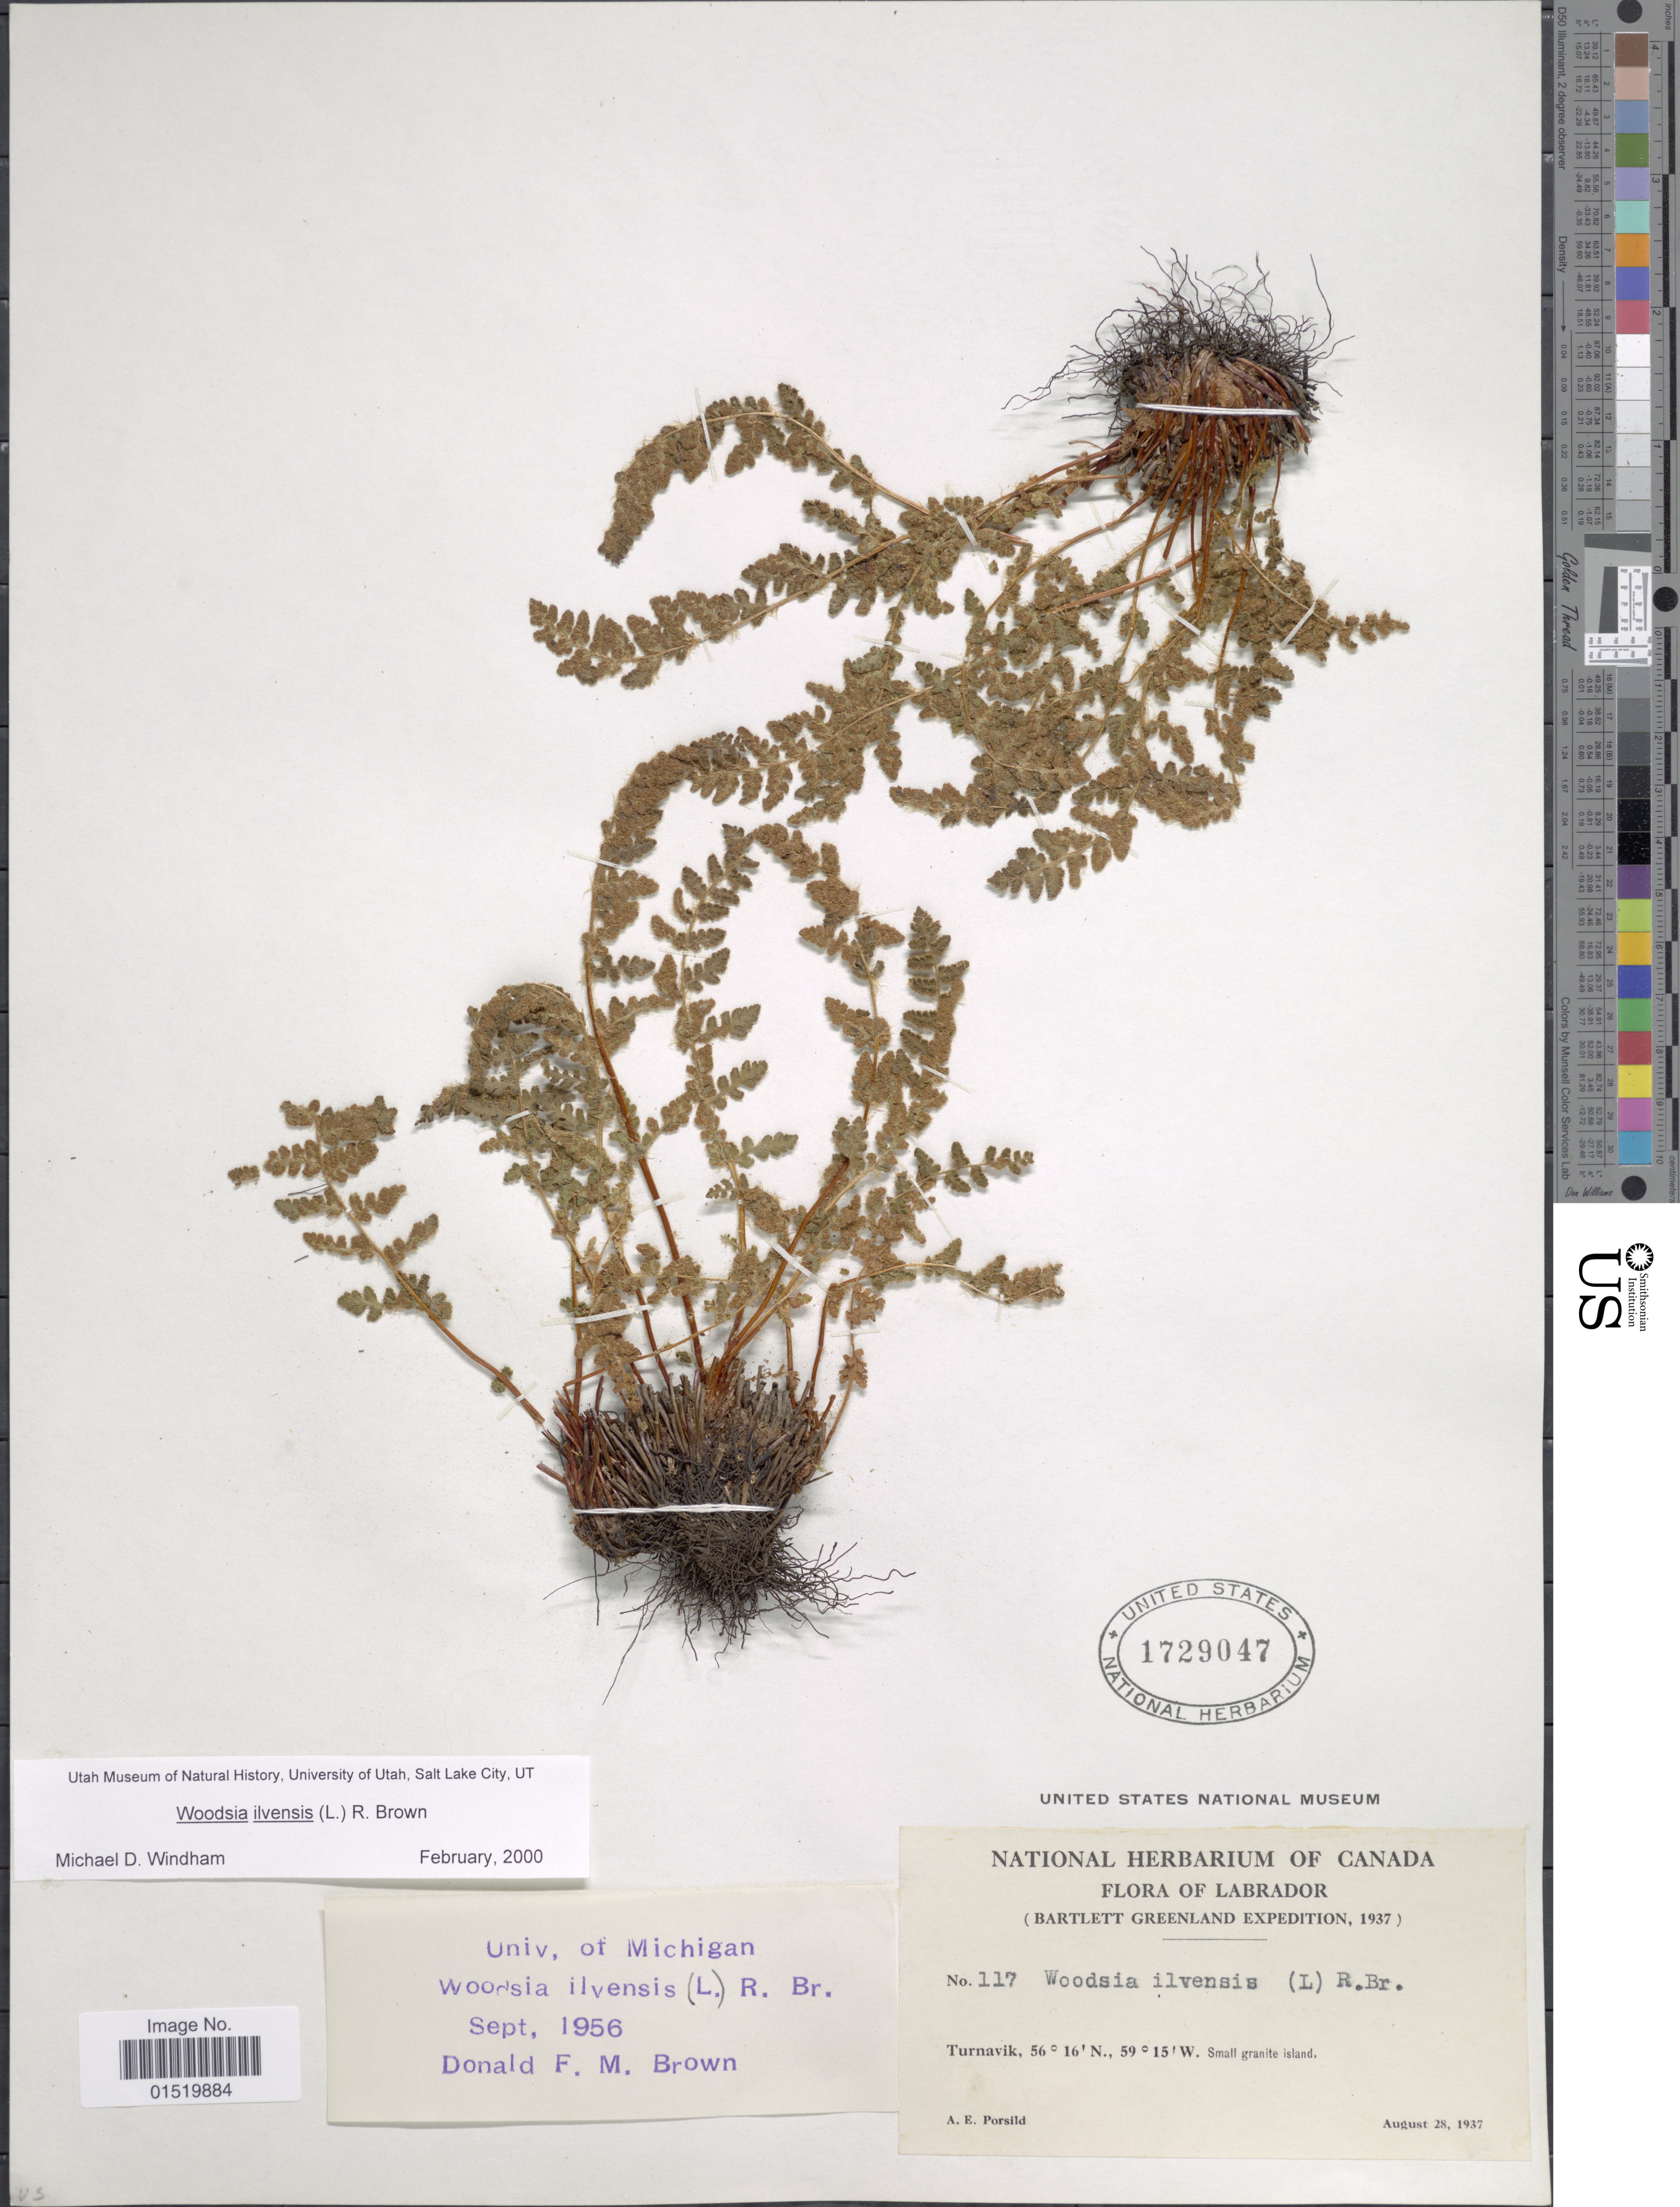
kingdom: Plantae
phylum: Tracheophyta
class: Polypodiopsida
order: Polypodiales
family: Woodsiaceae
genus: Woodsia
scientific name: Woodsia ilvensis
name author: (L.) R. Br.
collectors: A. E. Porsild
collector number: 117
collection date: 1937-08-28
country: Canada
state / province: Newfoundland and Labrador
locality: Labrador, Turnavik, Small granite island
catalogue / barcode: US 1729047